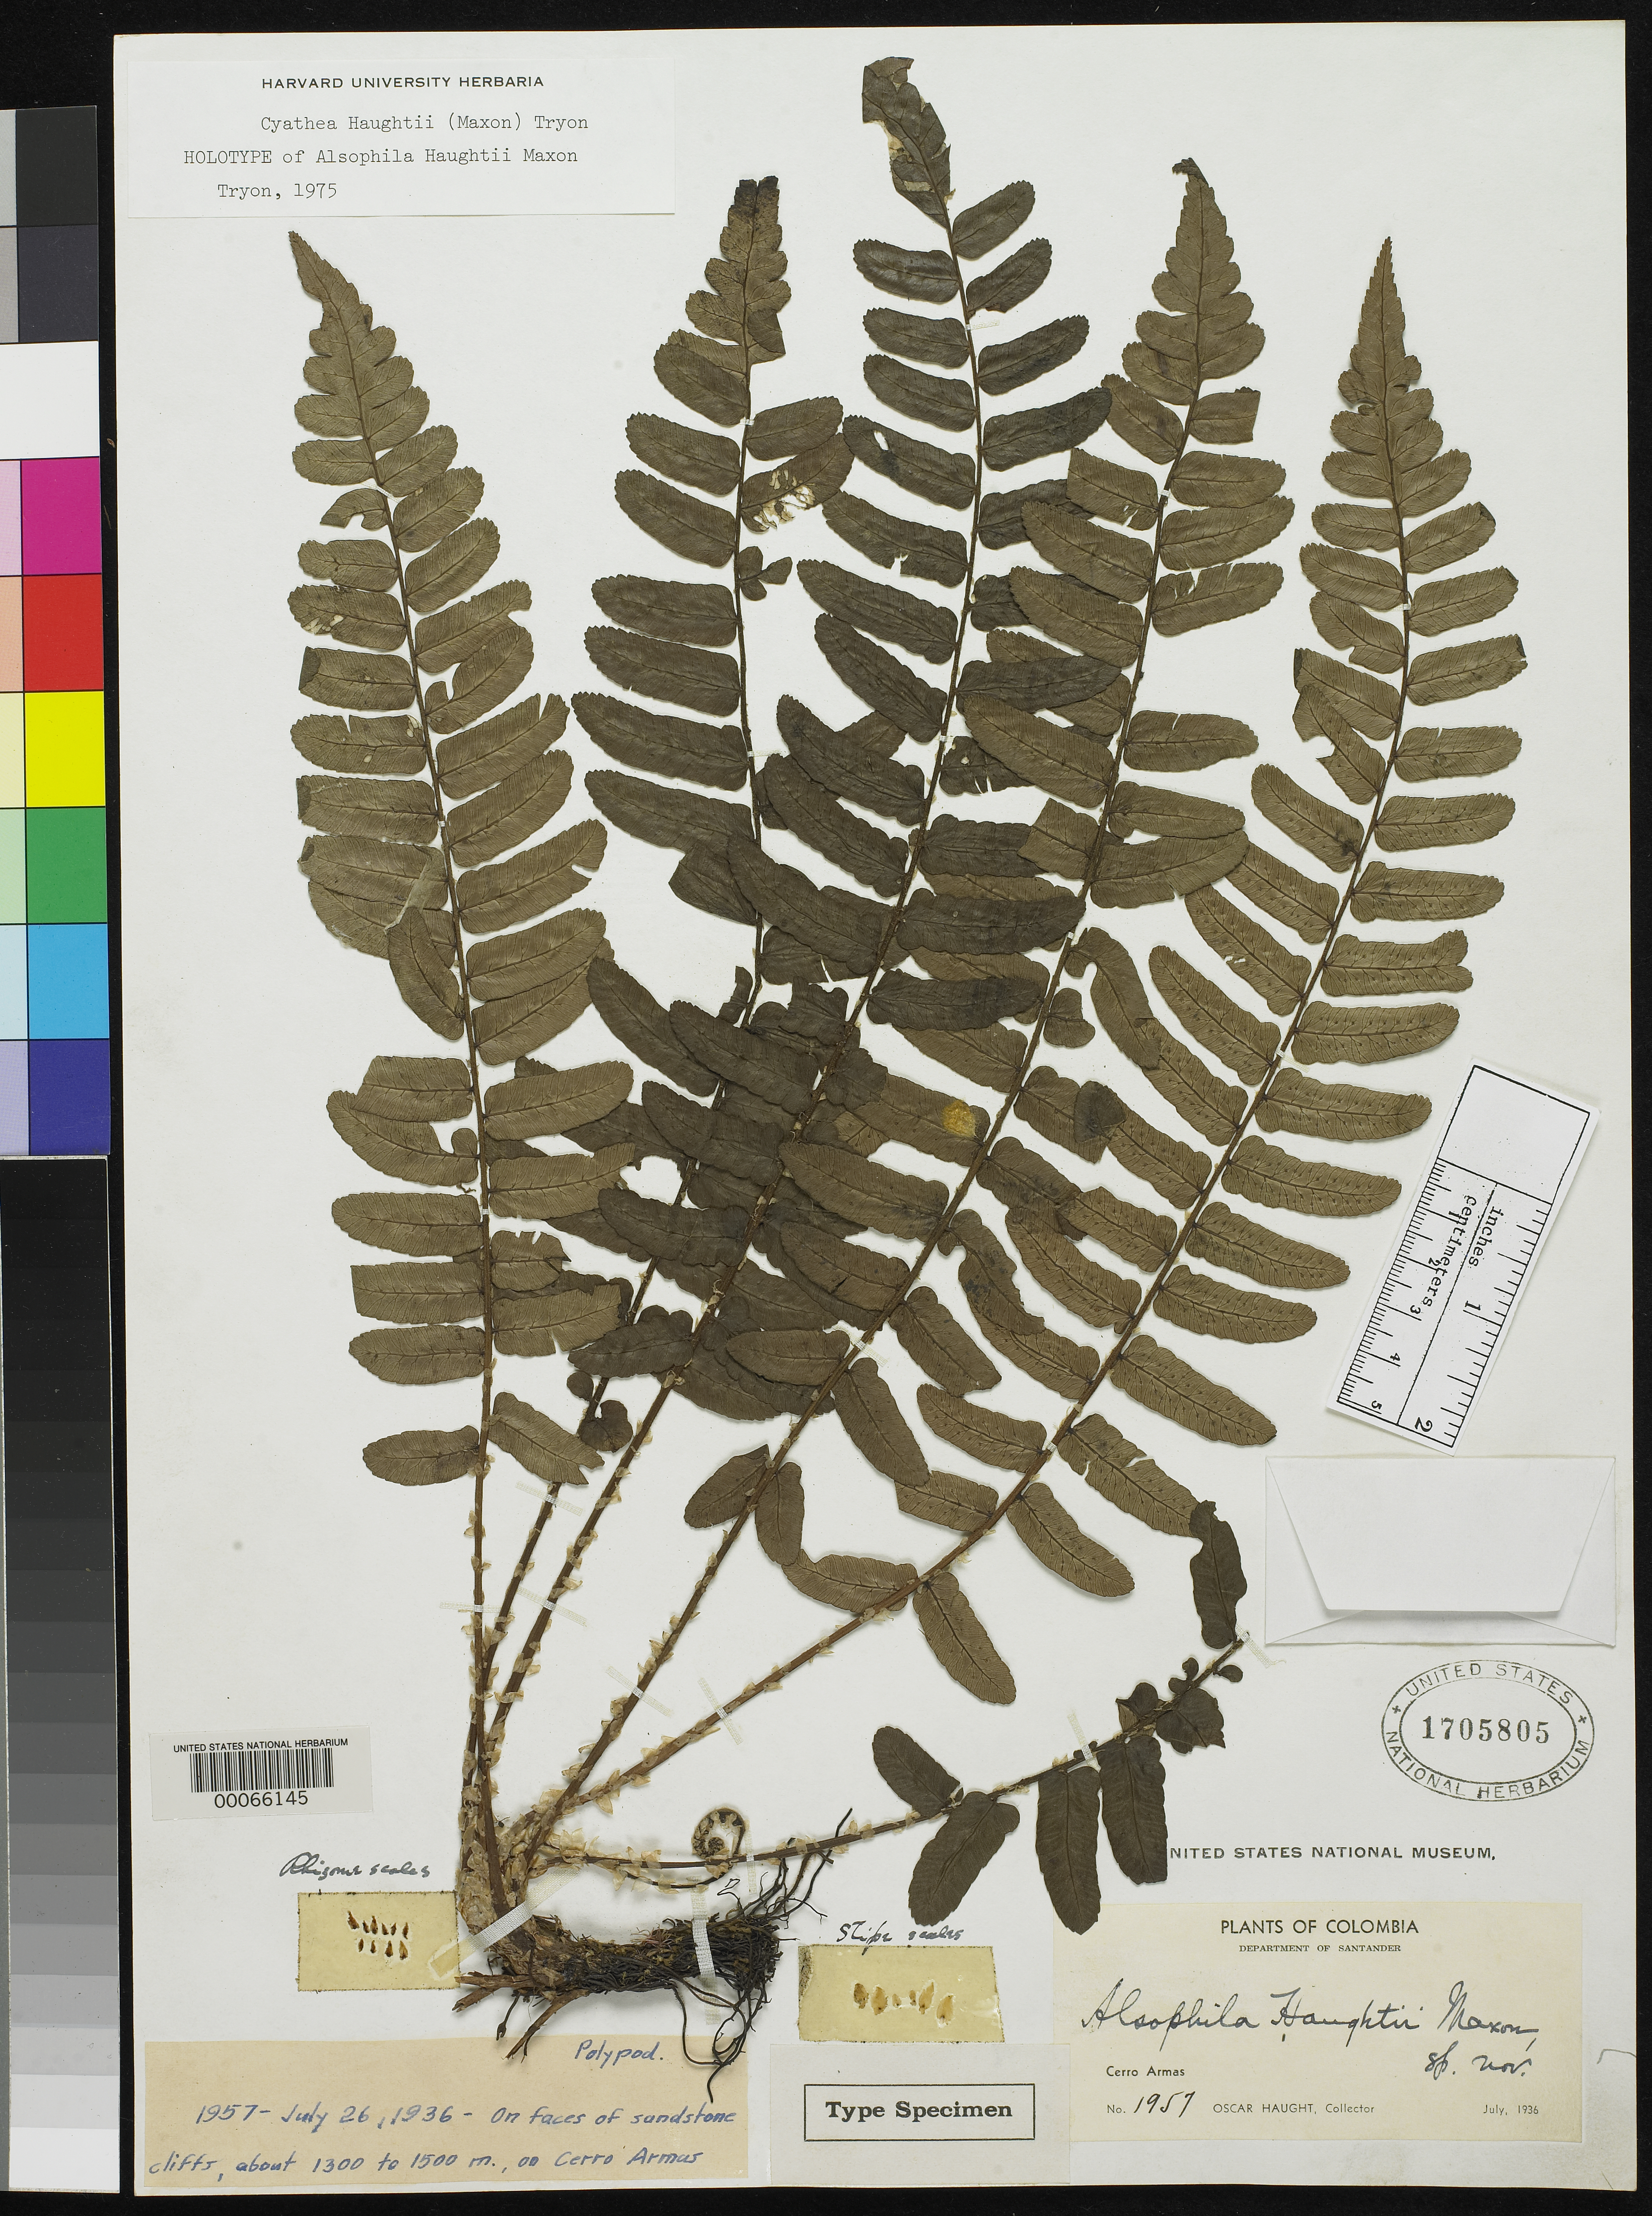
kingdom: Plantae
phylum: Tracheophyta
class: Polypodiopsida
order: Cyatheales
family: Cyatheaceae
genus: Alsophila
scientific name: Alsophila haughtii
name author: Maxon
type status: Holotype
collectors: O. L. Haught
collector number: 1957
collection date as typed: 26 Jul 1936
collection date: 1936-07-26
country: Colombia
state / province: Santander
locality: Cerro Armas.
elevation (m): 1300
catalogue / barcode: US 1705805